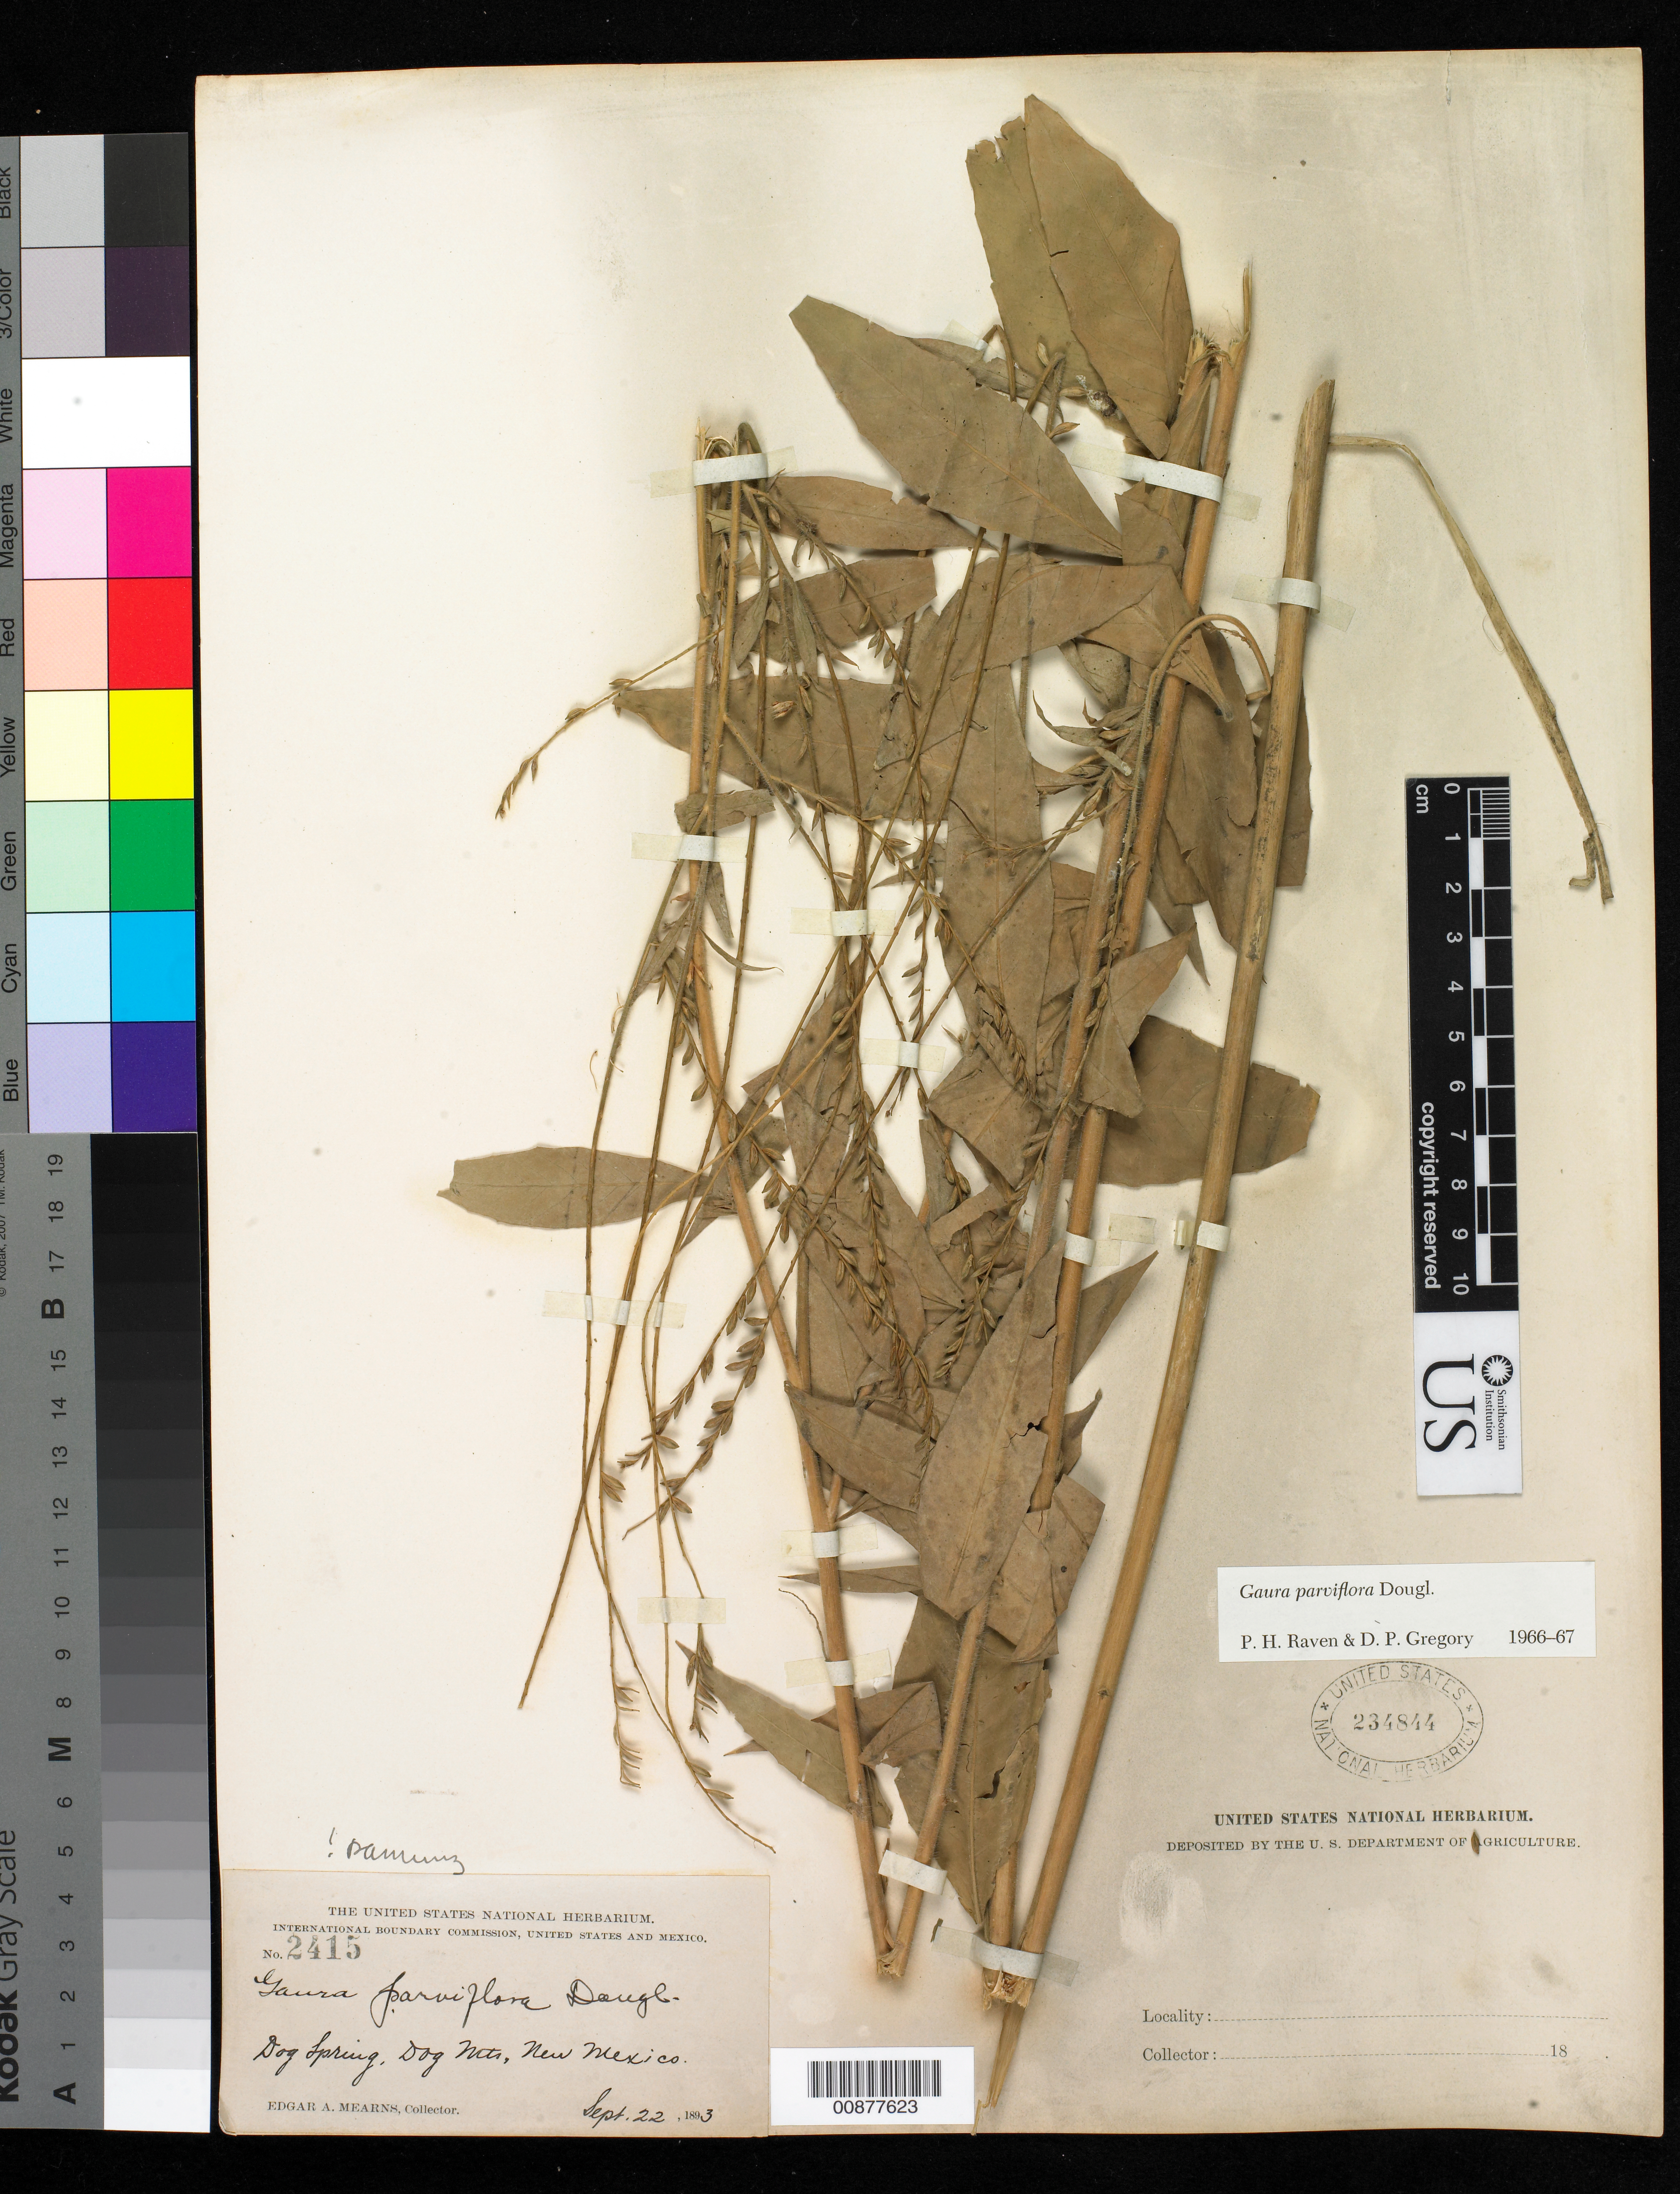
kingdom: Plantae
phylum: Tracheophyta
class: Magnoliopsida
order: Myrtales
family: Onagraceae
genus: Oenothera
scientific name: Oenothera curtiflora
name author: W.L. Wagner & Hoch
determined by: Wagner, W. L., (BOT), Smithsonian Institution - National Museum of Natural History (UNITED STATES)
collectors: E. A. Mearns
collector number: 2415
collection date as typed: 22 Sep 1893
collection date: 1893-09-22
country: United States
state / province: New Mexico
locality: Dog Spring, Dog Mts., New Mexico.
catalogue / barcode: US 234844